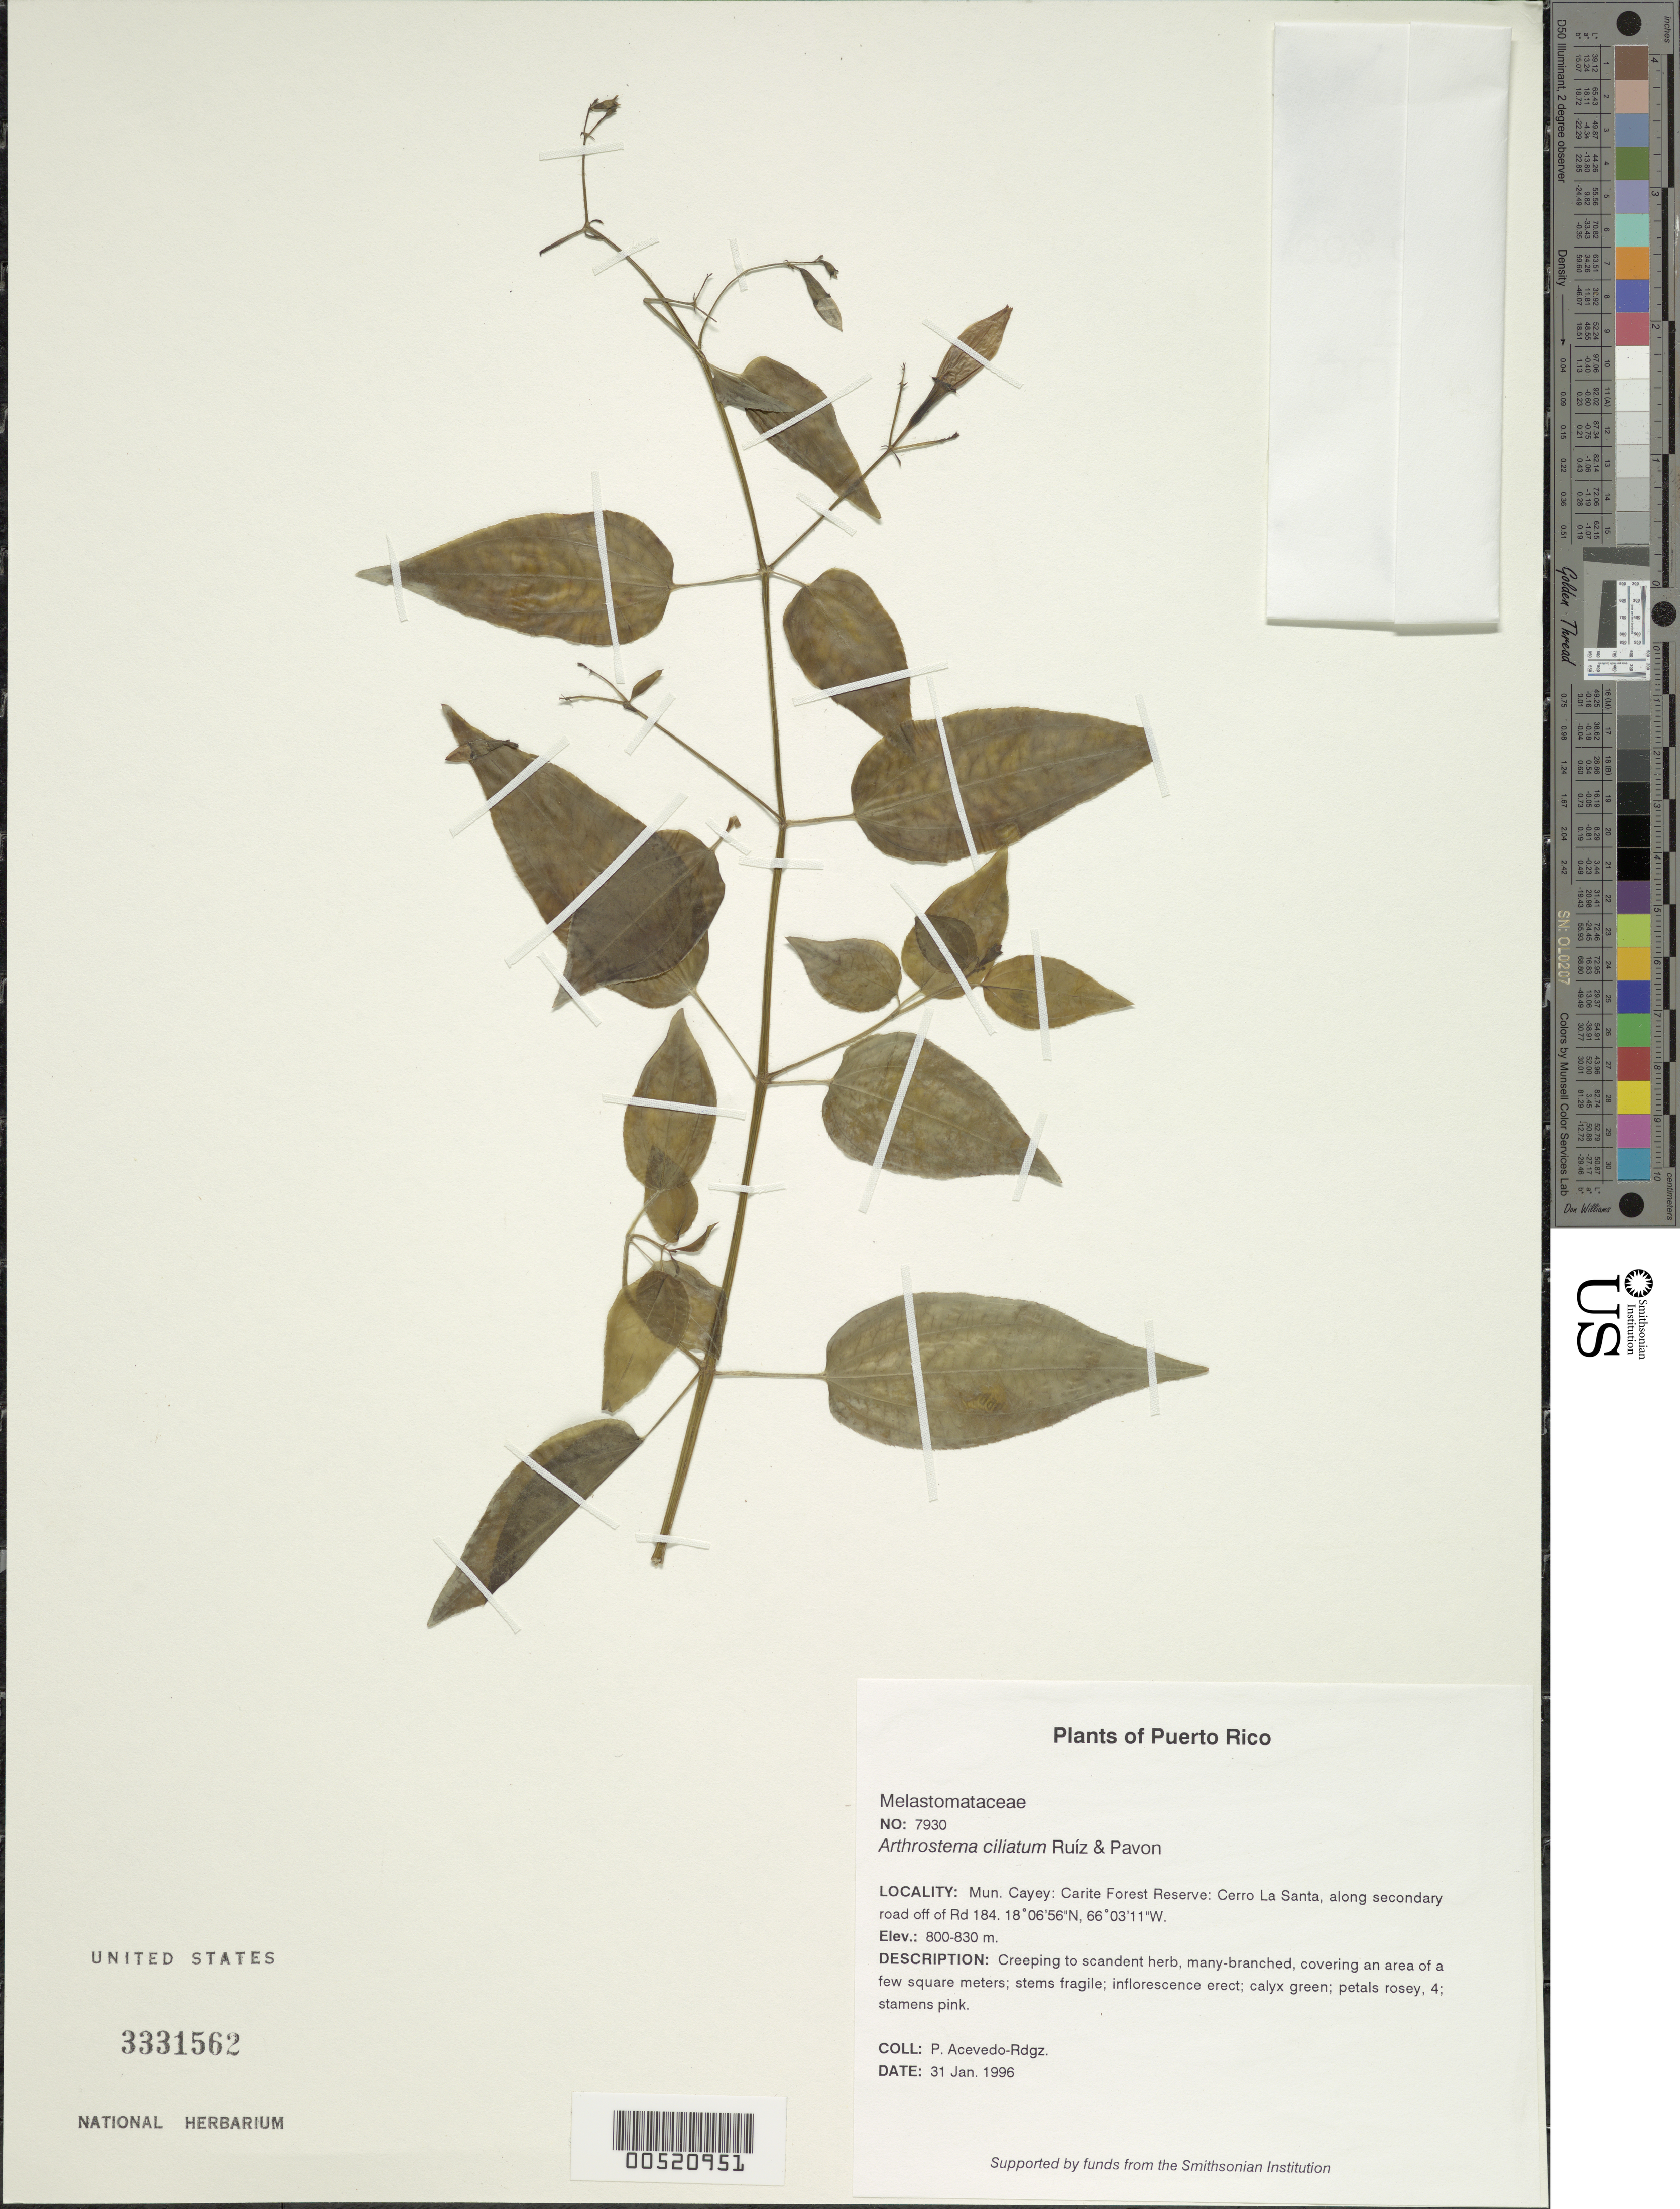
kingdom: Plantae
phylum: Tracheophyta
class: Magnoliopsida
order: Myrtales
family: Melastomataceae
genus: Arthrostemma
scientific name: Arthrostemma ciliatum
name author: Pav. ex D. Don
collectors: P. Acevedo-Rodr.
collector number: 7930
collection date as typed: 31 Jan 1996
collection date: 1996-01-31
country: Puerto Rico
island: Puerto Rico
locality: Mun. Cayey: Carite Forest Reserve: Cerro La Santa, along secondary road off of Rd. 184.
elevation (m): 800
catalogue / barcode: US 3331562